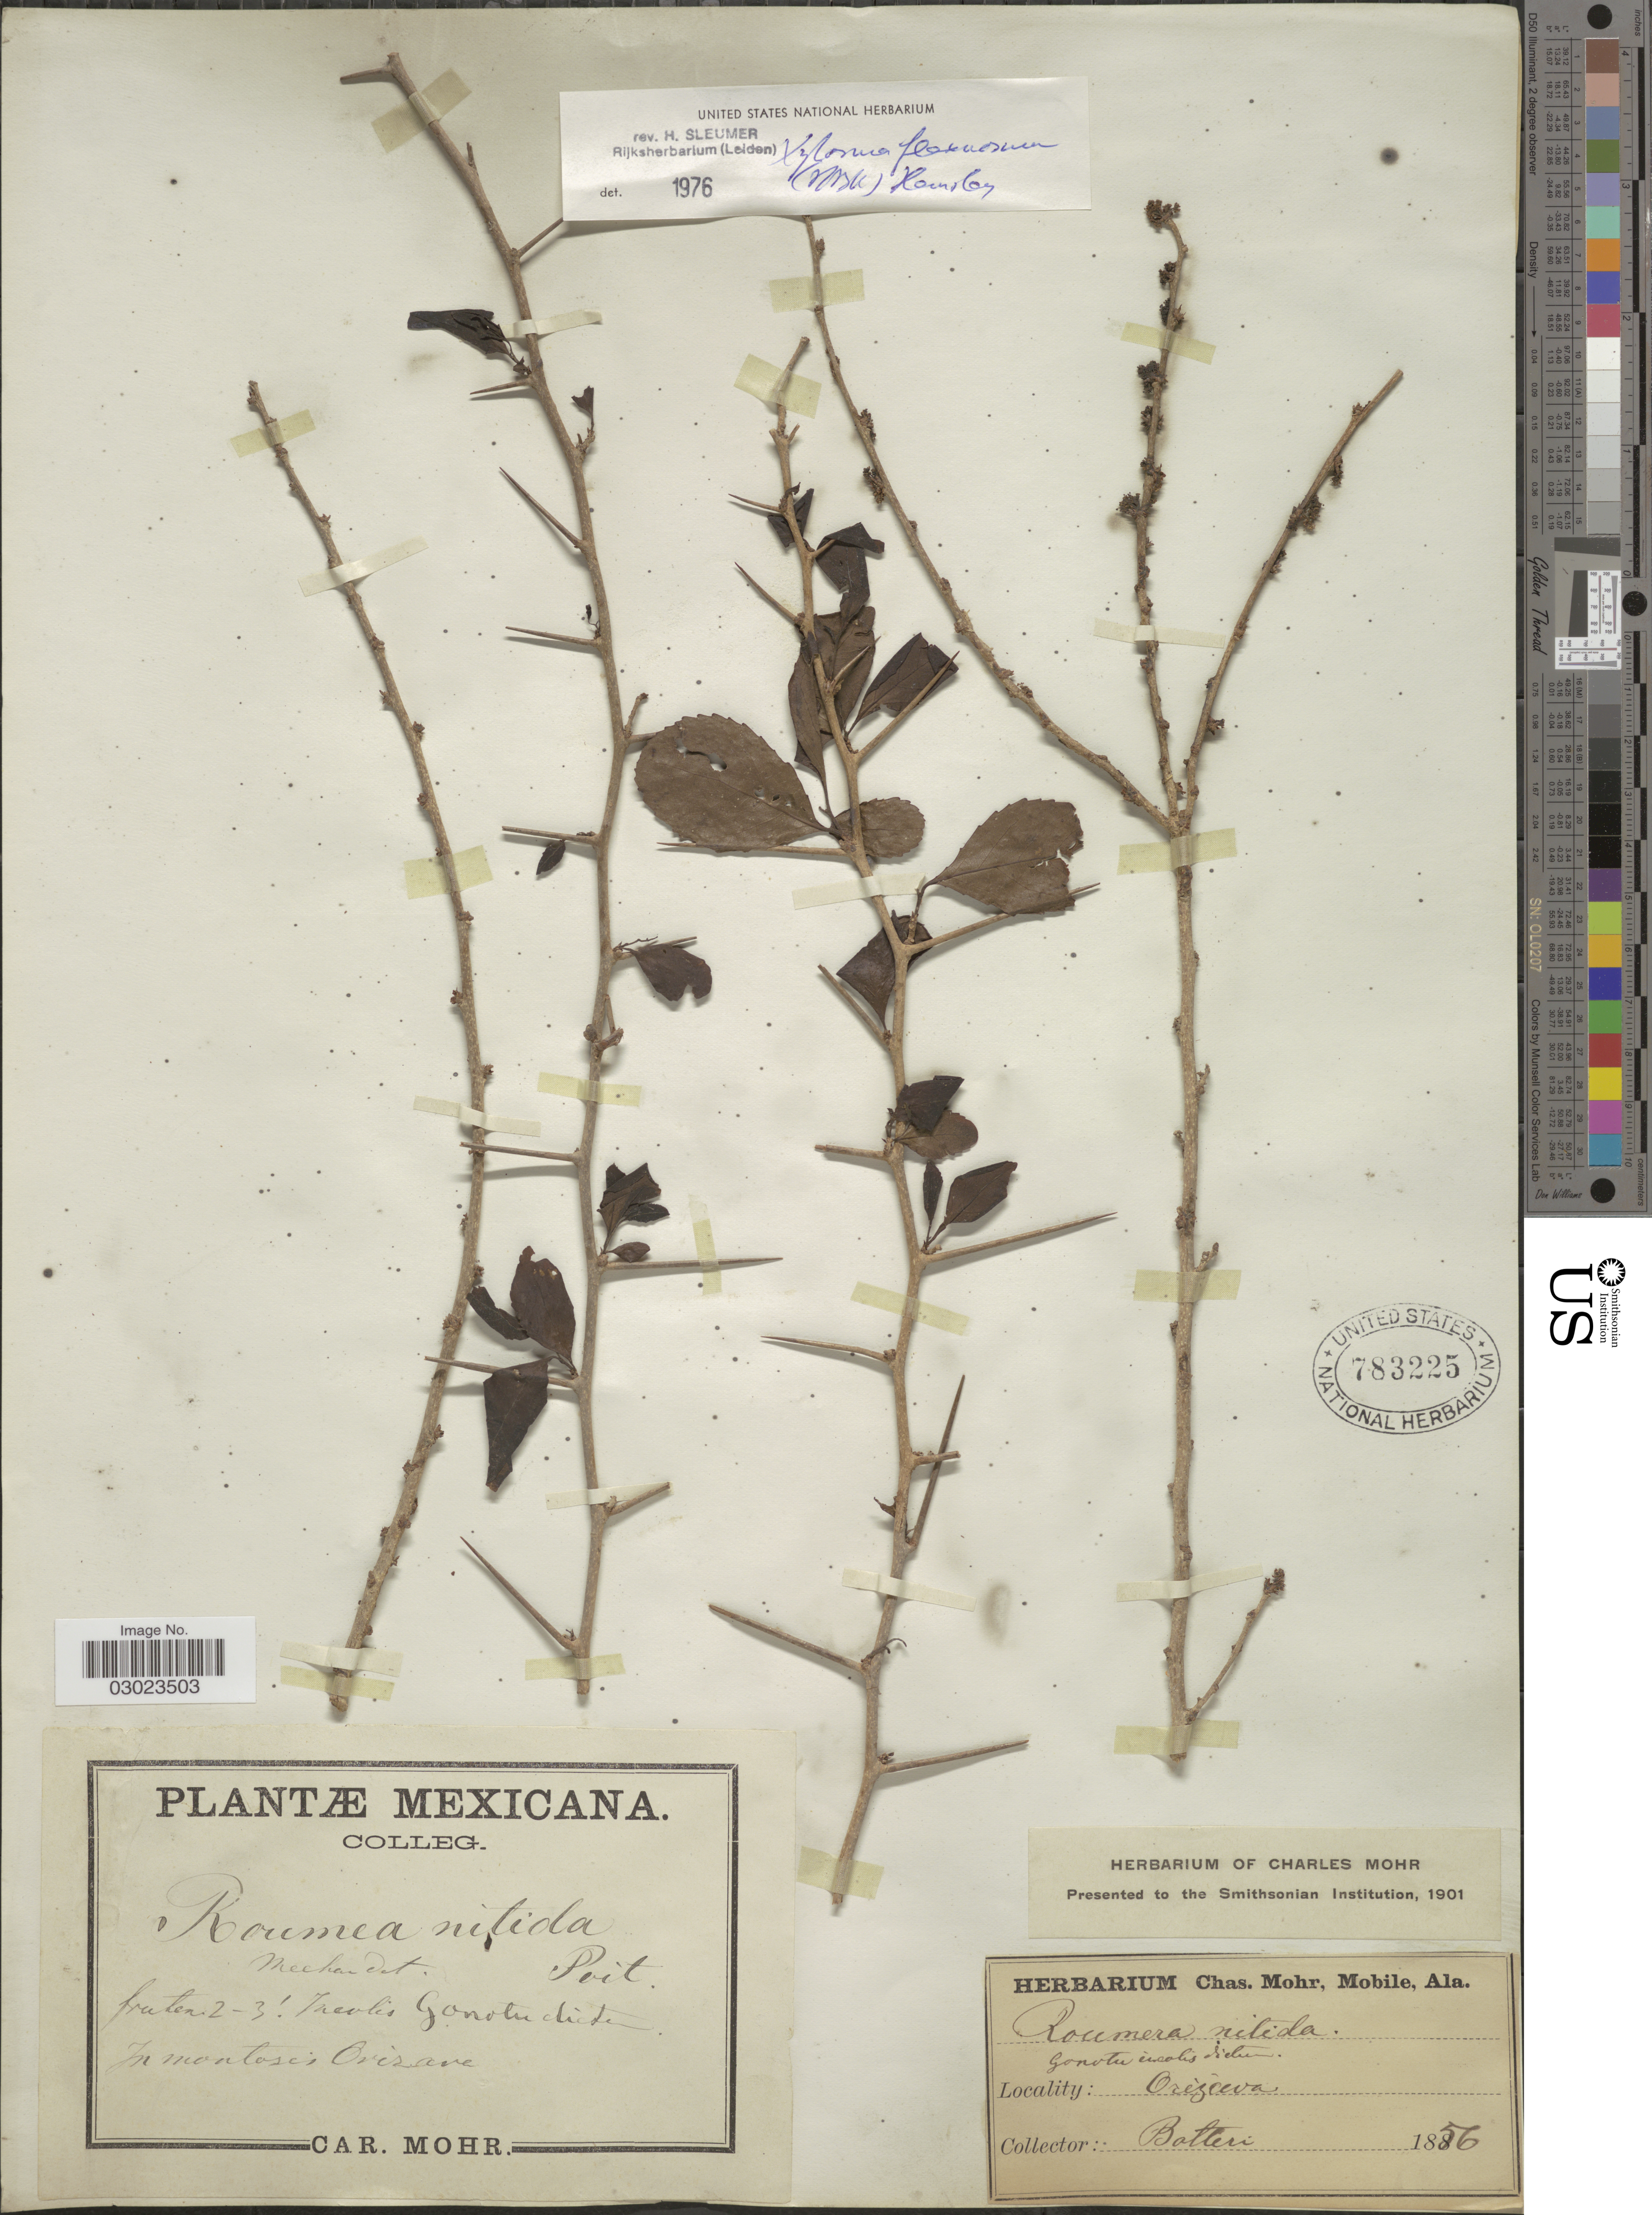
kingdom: Plantae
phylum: Tracheophyta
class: Magnoliopsida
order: Malpighiales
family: Salicaceae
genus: Xylosma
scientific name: Xylosma flexuosa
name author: (Kunth) Hemsl.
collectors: -. Botteri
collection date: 1856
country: Mexico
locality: Orizava.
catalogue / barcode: US 783225